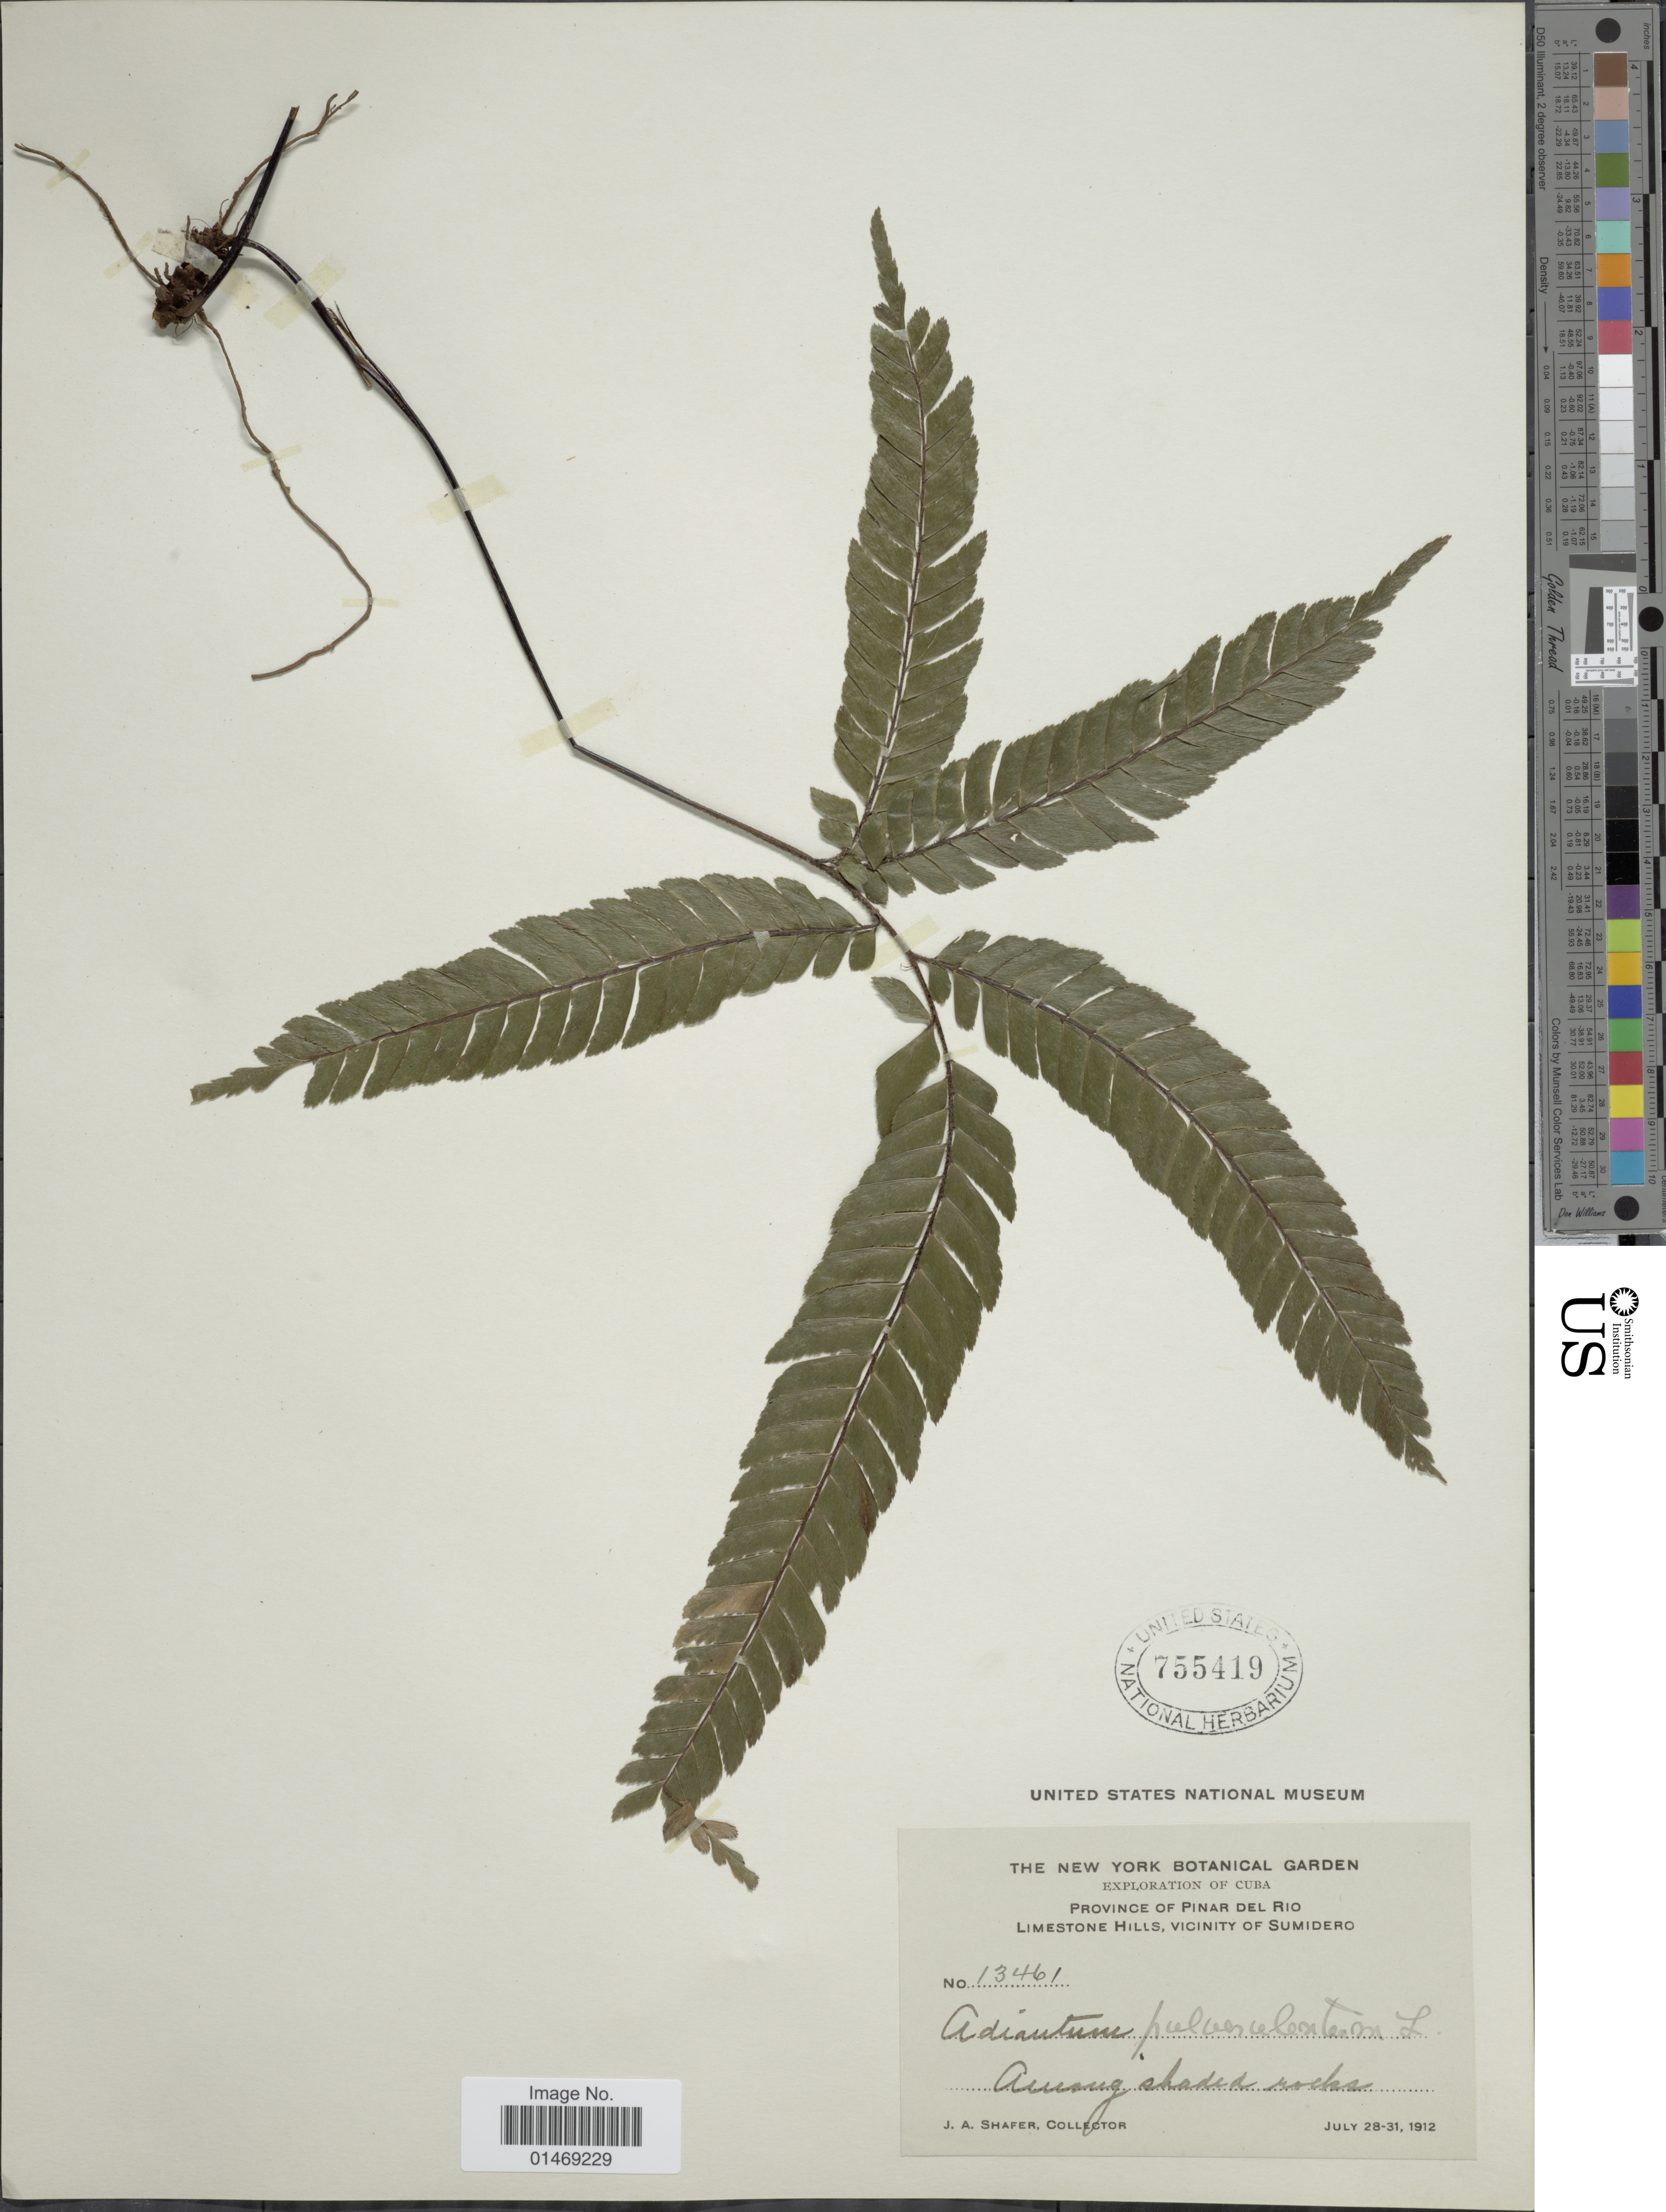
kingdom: Plantae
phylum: Tracheophyta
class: Polypodiopsida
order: Polypodiales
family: Pteridaceae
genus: Adiantum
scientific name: Adiantum pulverulentum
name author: L.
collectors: J. A. Shafer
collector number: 13461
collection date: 1912-07-28/1912-07-31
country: Cuba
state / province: Pinar del Río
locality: Limestone Hills, vicinity of Sumidero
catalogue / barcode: US 755419